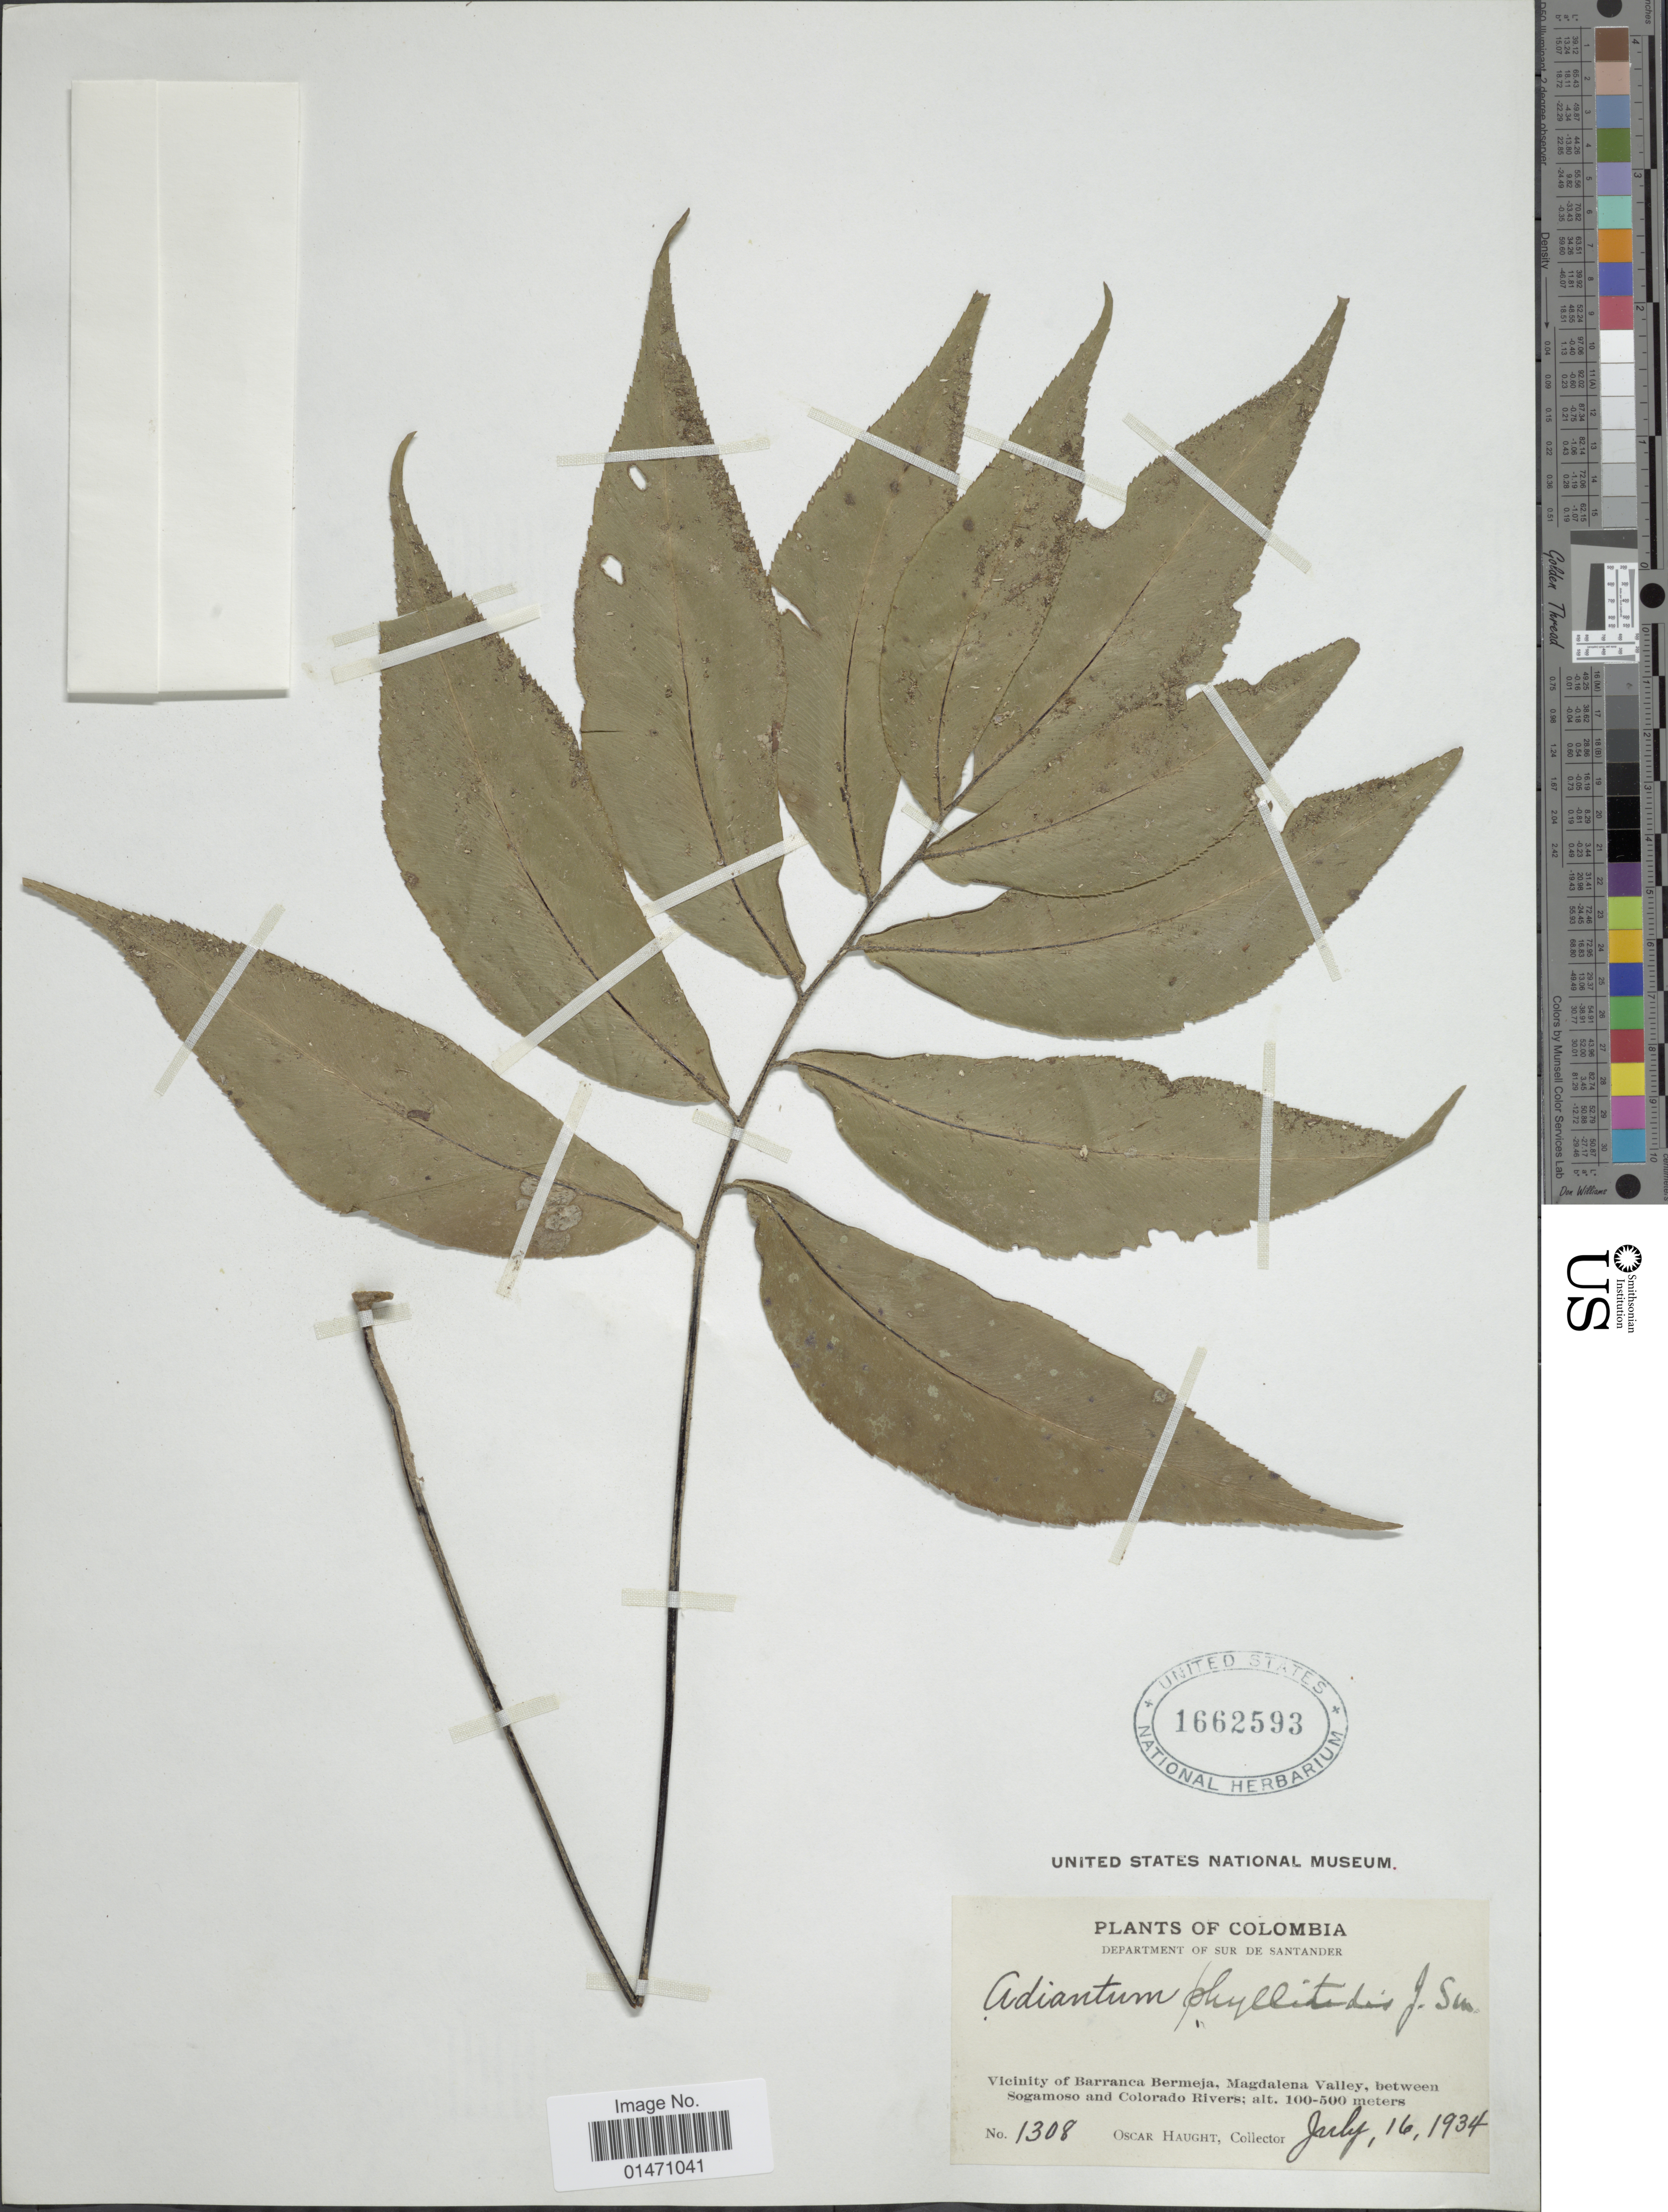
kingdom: Plantae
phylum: Tracheophyta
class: Polypodiopsida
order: Polypodiales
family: Pteridaceae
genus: Adiantum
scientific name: Adiantum phyllitidis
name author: J. Sm.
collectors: O. L. Haught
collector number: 1308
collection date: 1934-07-16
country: Colombia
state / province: Santander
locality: Plants of Colombia, Department of Sur de Santander, Vicinity of Barranca Bermeja, Magdalena valley, between Sogamoso and Colorado Rivers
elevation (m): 100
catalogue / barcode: US 1662593